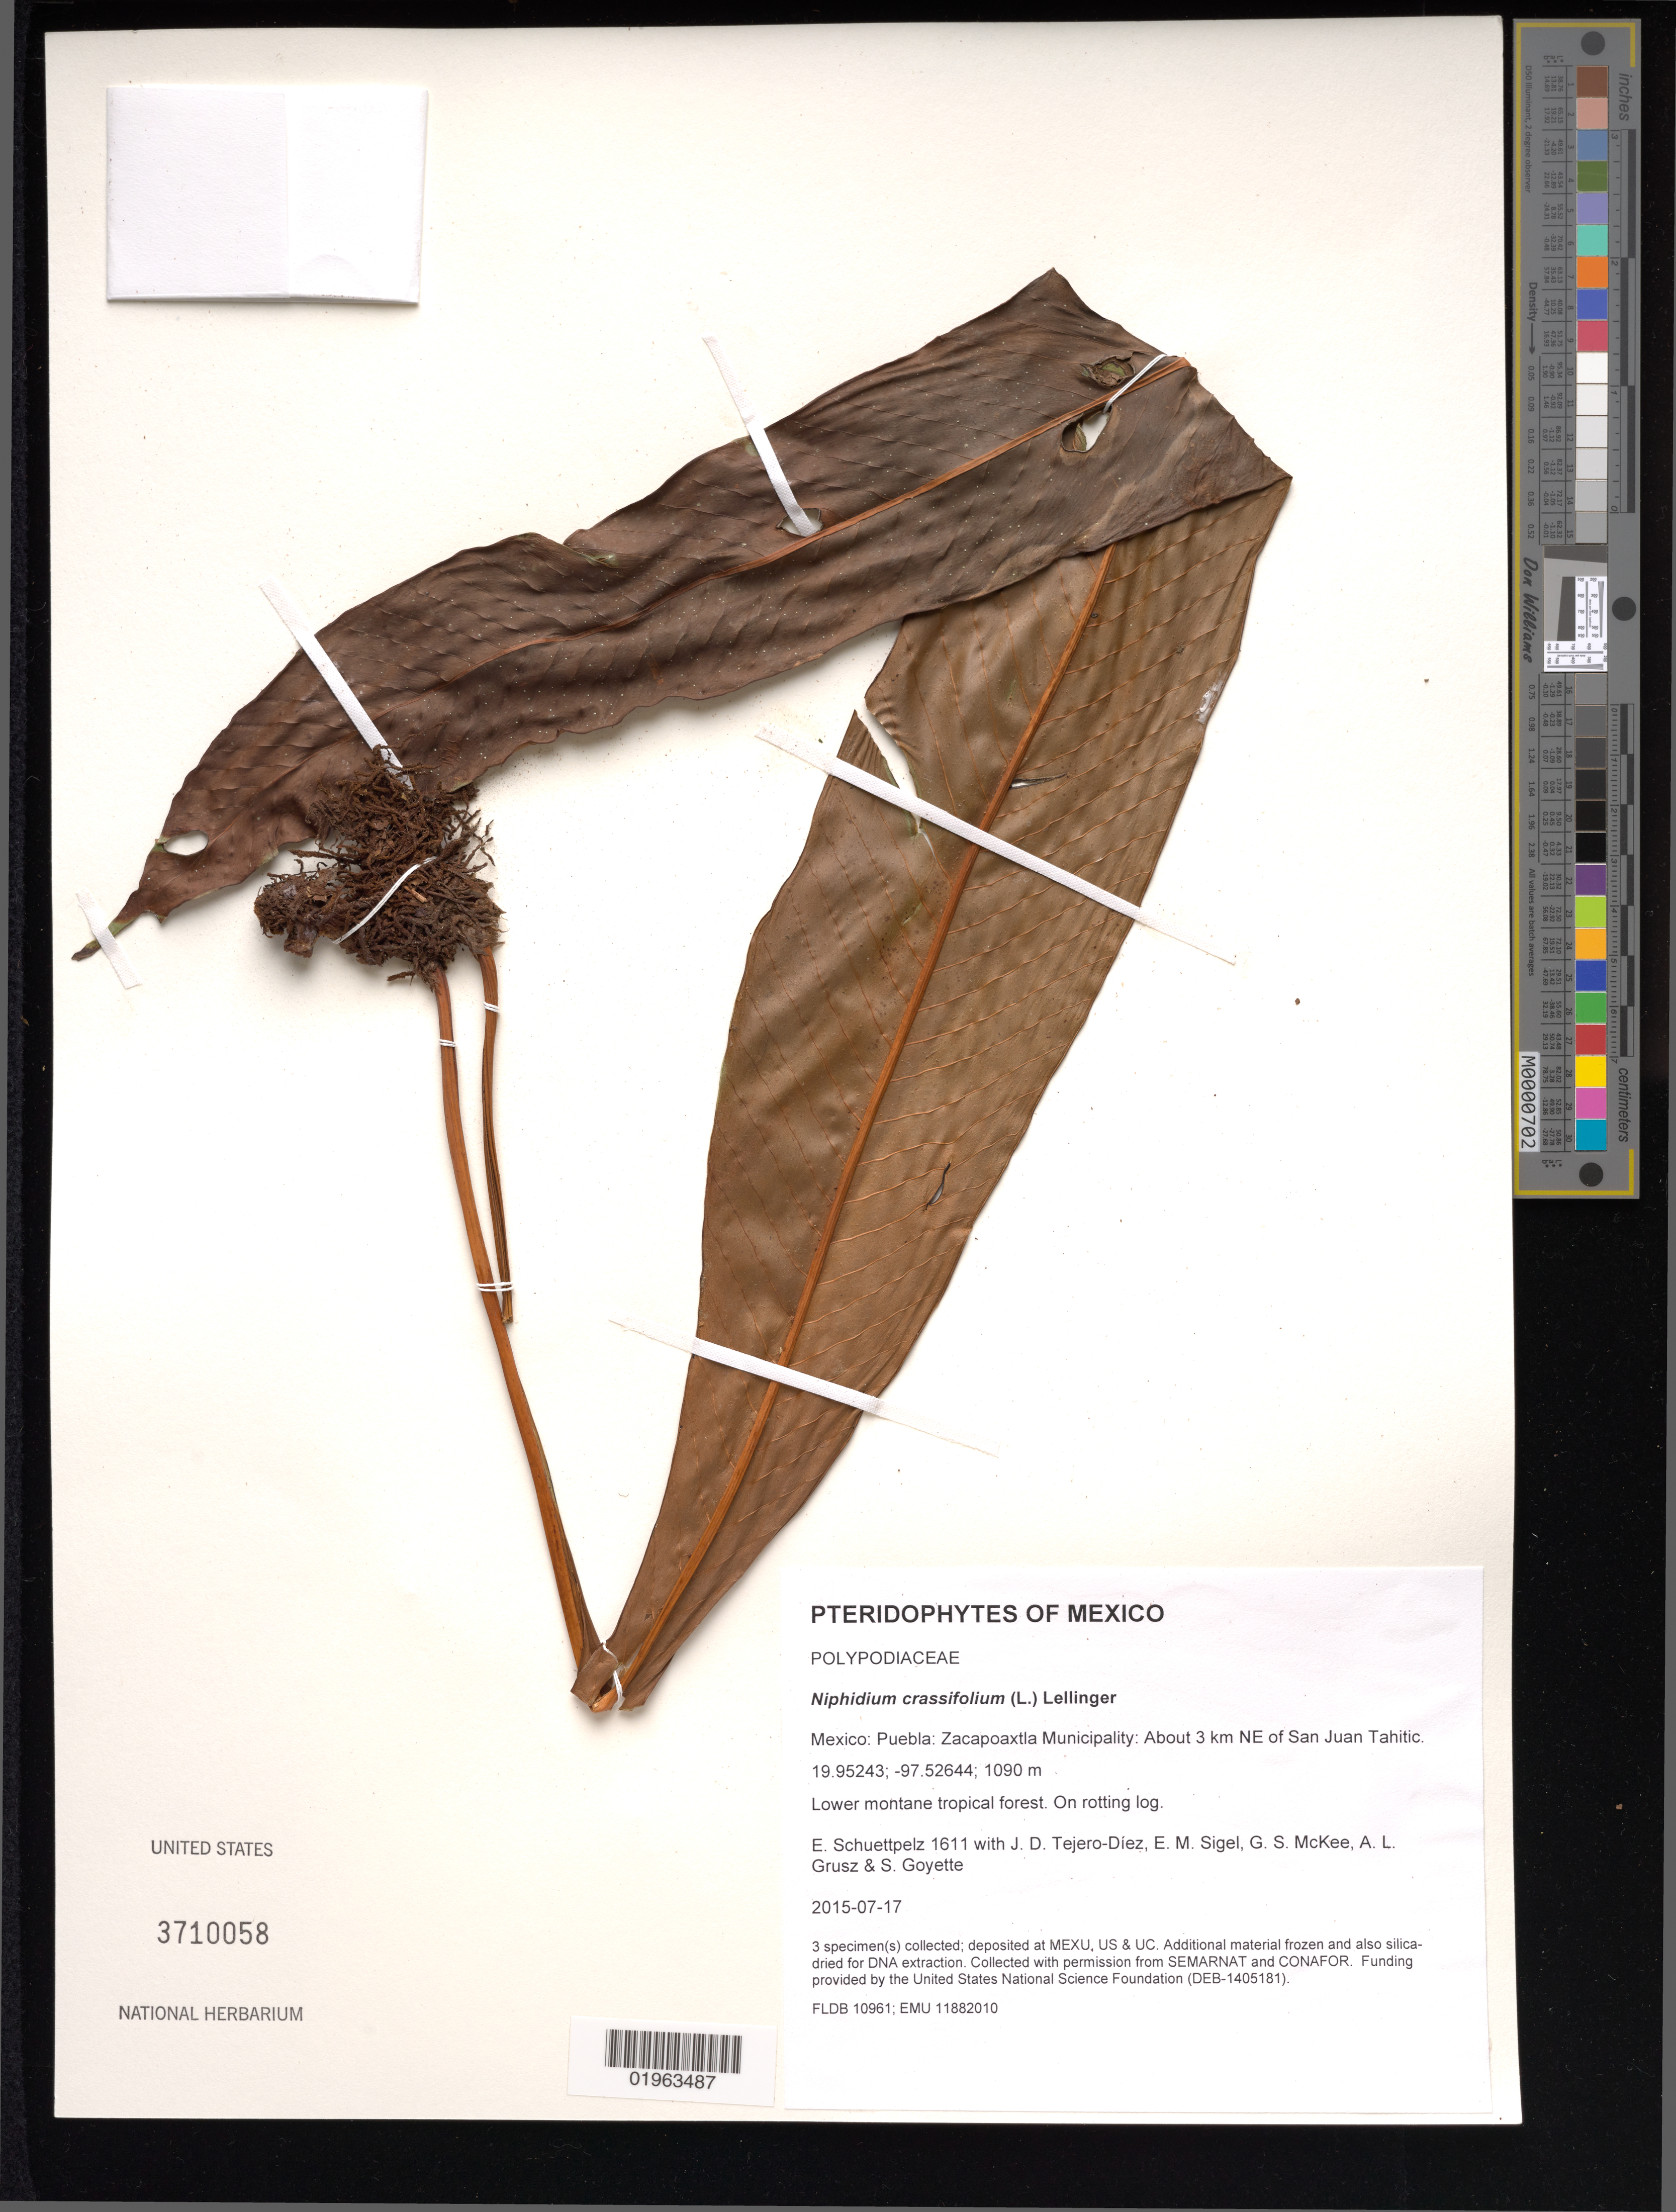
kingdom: Plantae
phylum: Tracheophyta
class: Polypodiopsida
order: Polypodiales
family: Polypodiaceae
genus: Niphidium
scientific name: Niphidium crassifolium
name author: (L.) Lellinger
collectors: E. Schuettpelz, D. Tejero-Díez, E. M. Sigel, G. S. McKee & A. Grusz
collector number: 1611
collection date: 2015-07-17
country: Mexico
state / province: Puebla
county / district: Zacapoaxtla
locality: About 3 km NE of San Juan Tahitic.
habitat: Lower montane tropical forest.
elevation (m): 1090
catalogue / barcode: US 3710058